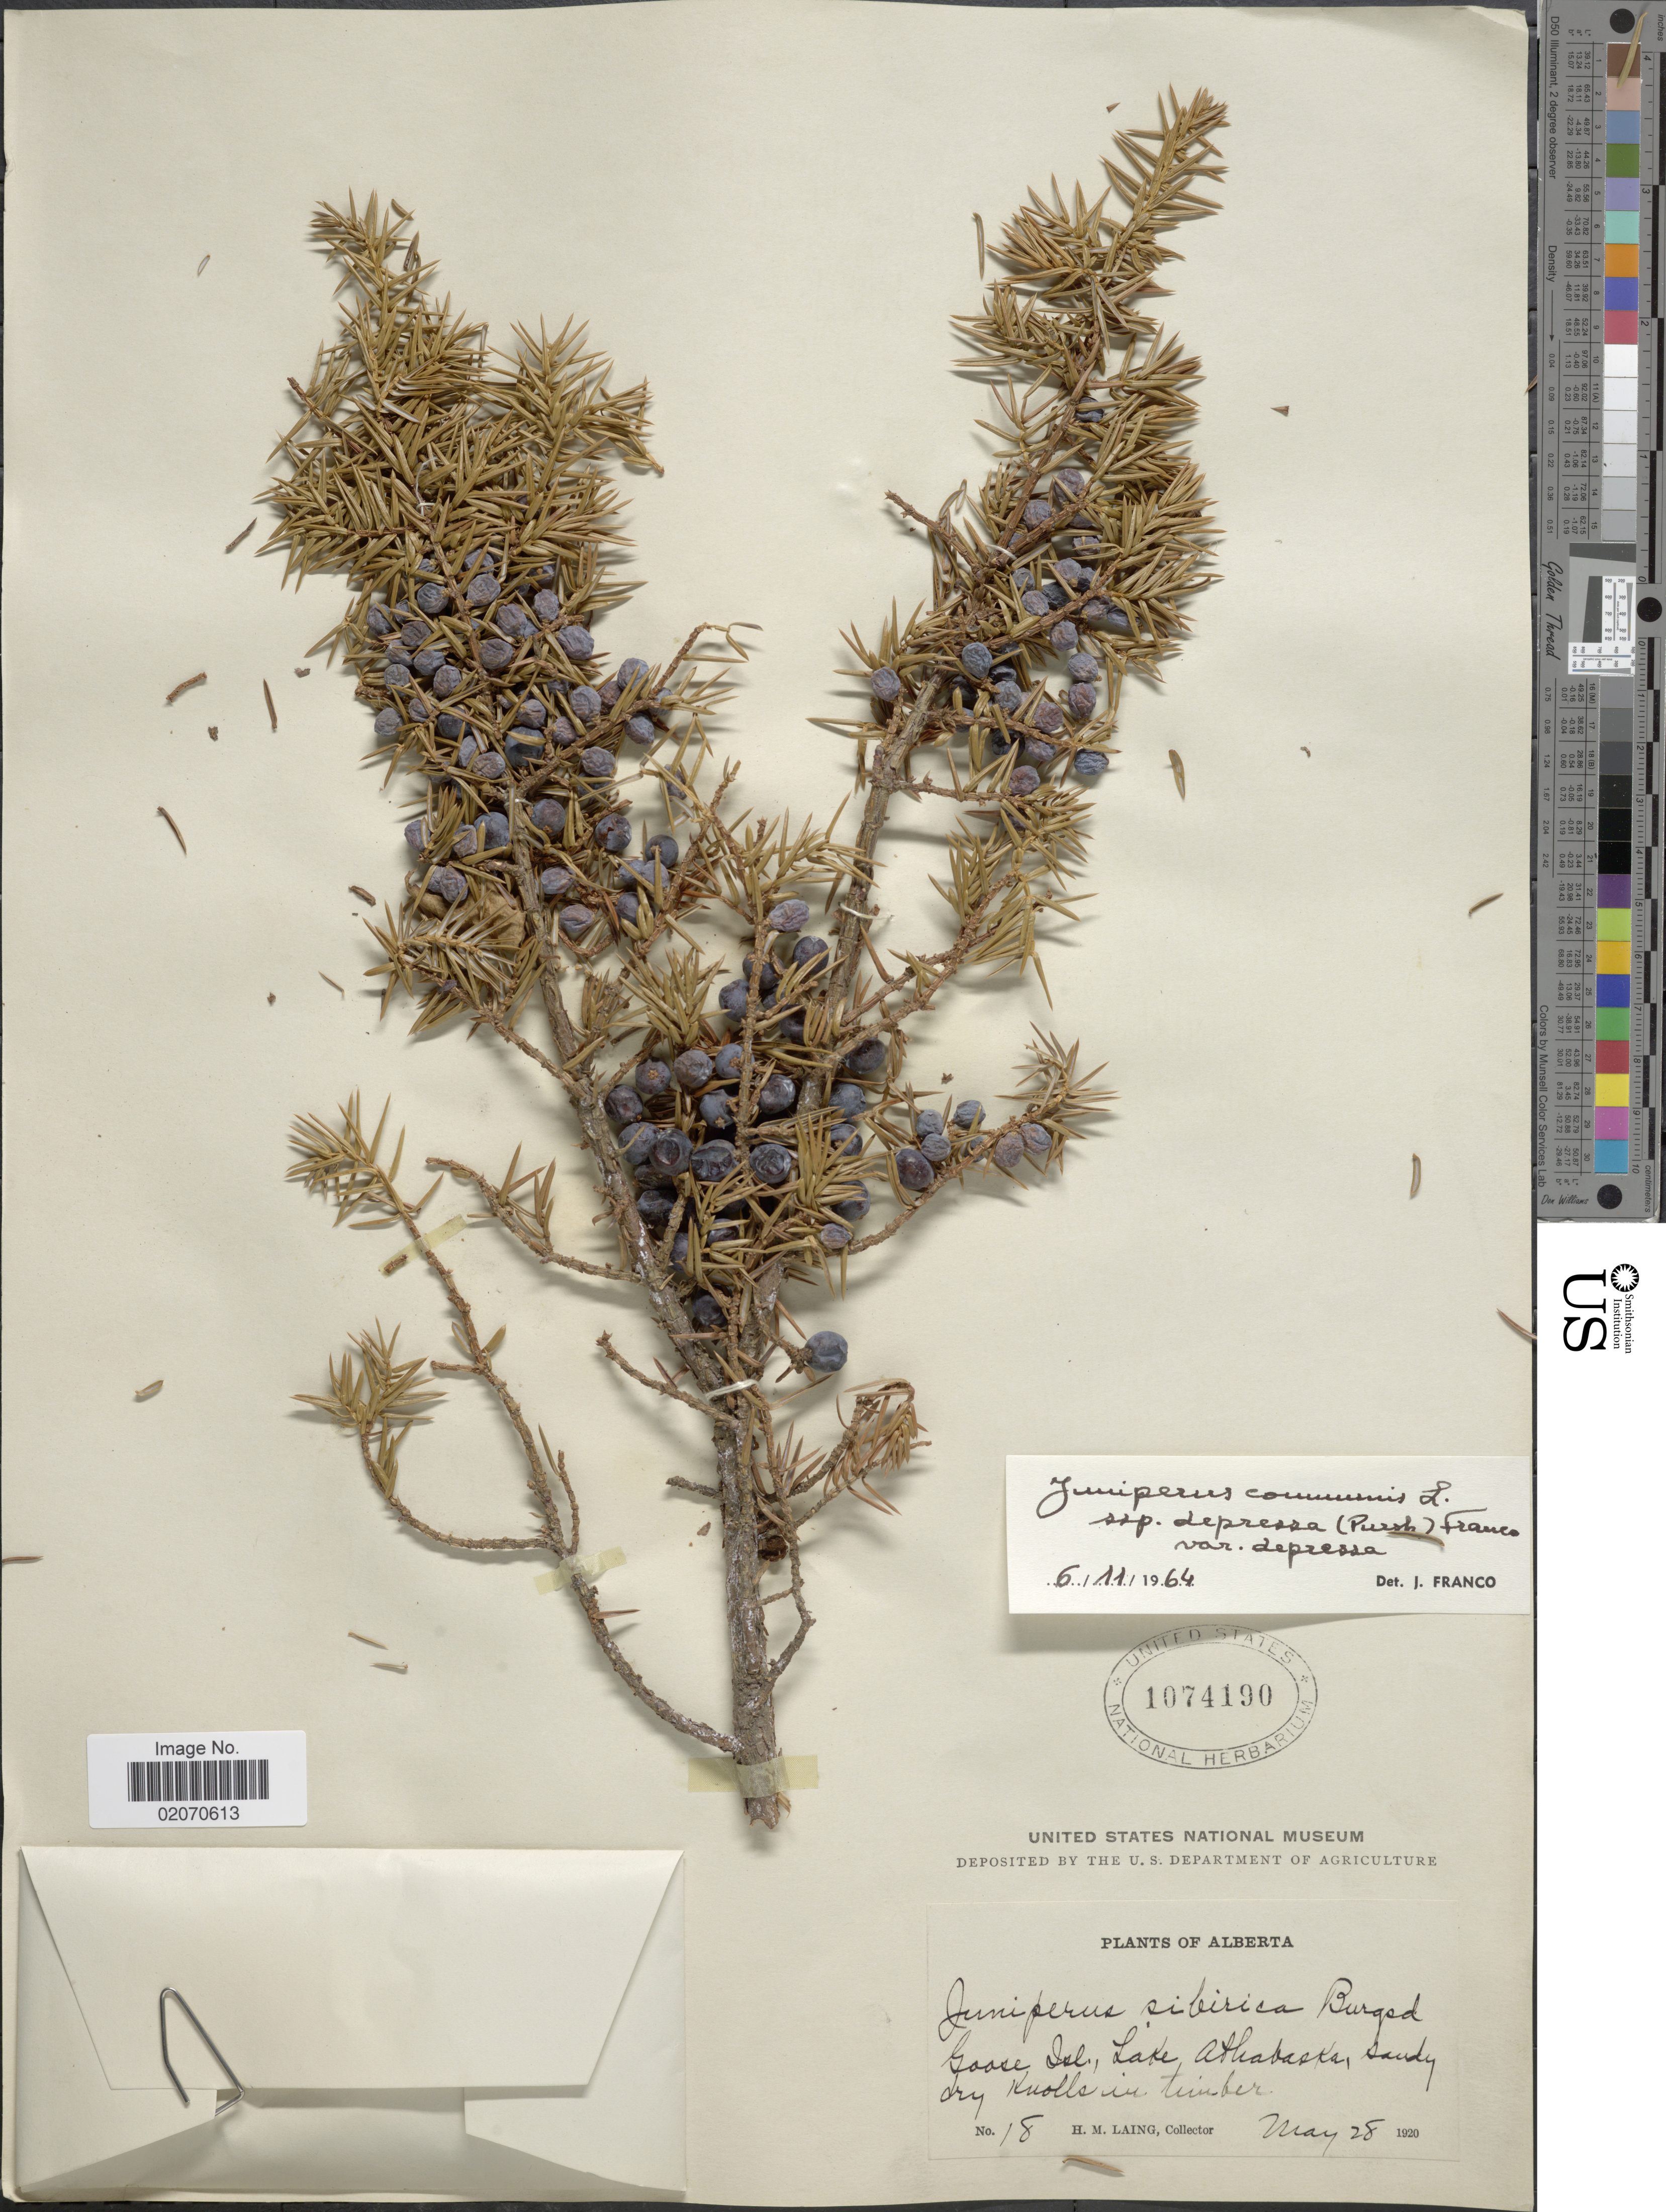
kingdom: Plantae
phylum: Tracheophyta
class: Pinopsida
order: Pinales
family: Cupressaceae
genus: Juniperus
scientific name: Juniperus communis var. depressa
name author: Pursh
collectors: H. Laing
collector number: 18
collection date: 1920-05-28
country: Canada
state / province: Alberta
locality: Gosse Isl. Lake, Athabaska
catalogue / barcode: US 1074190